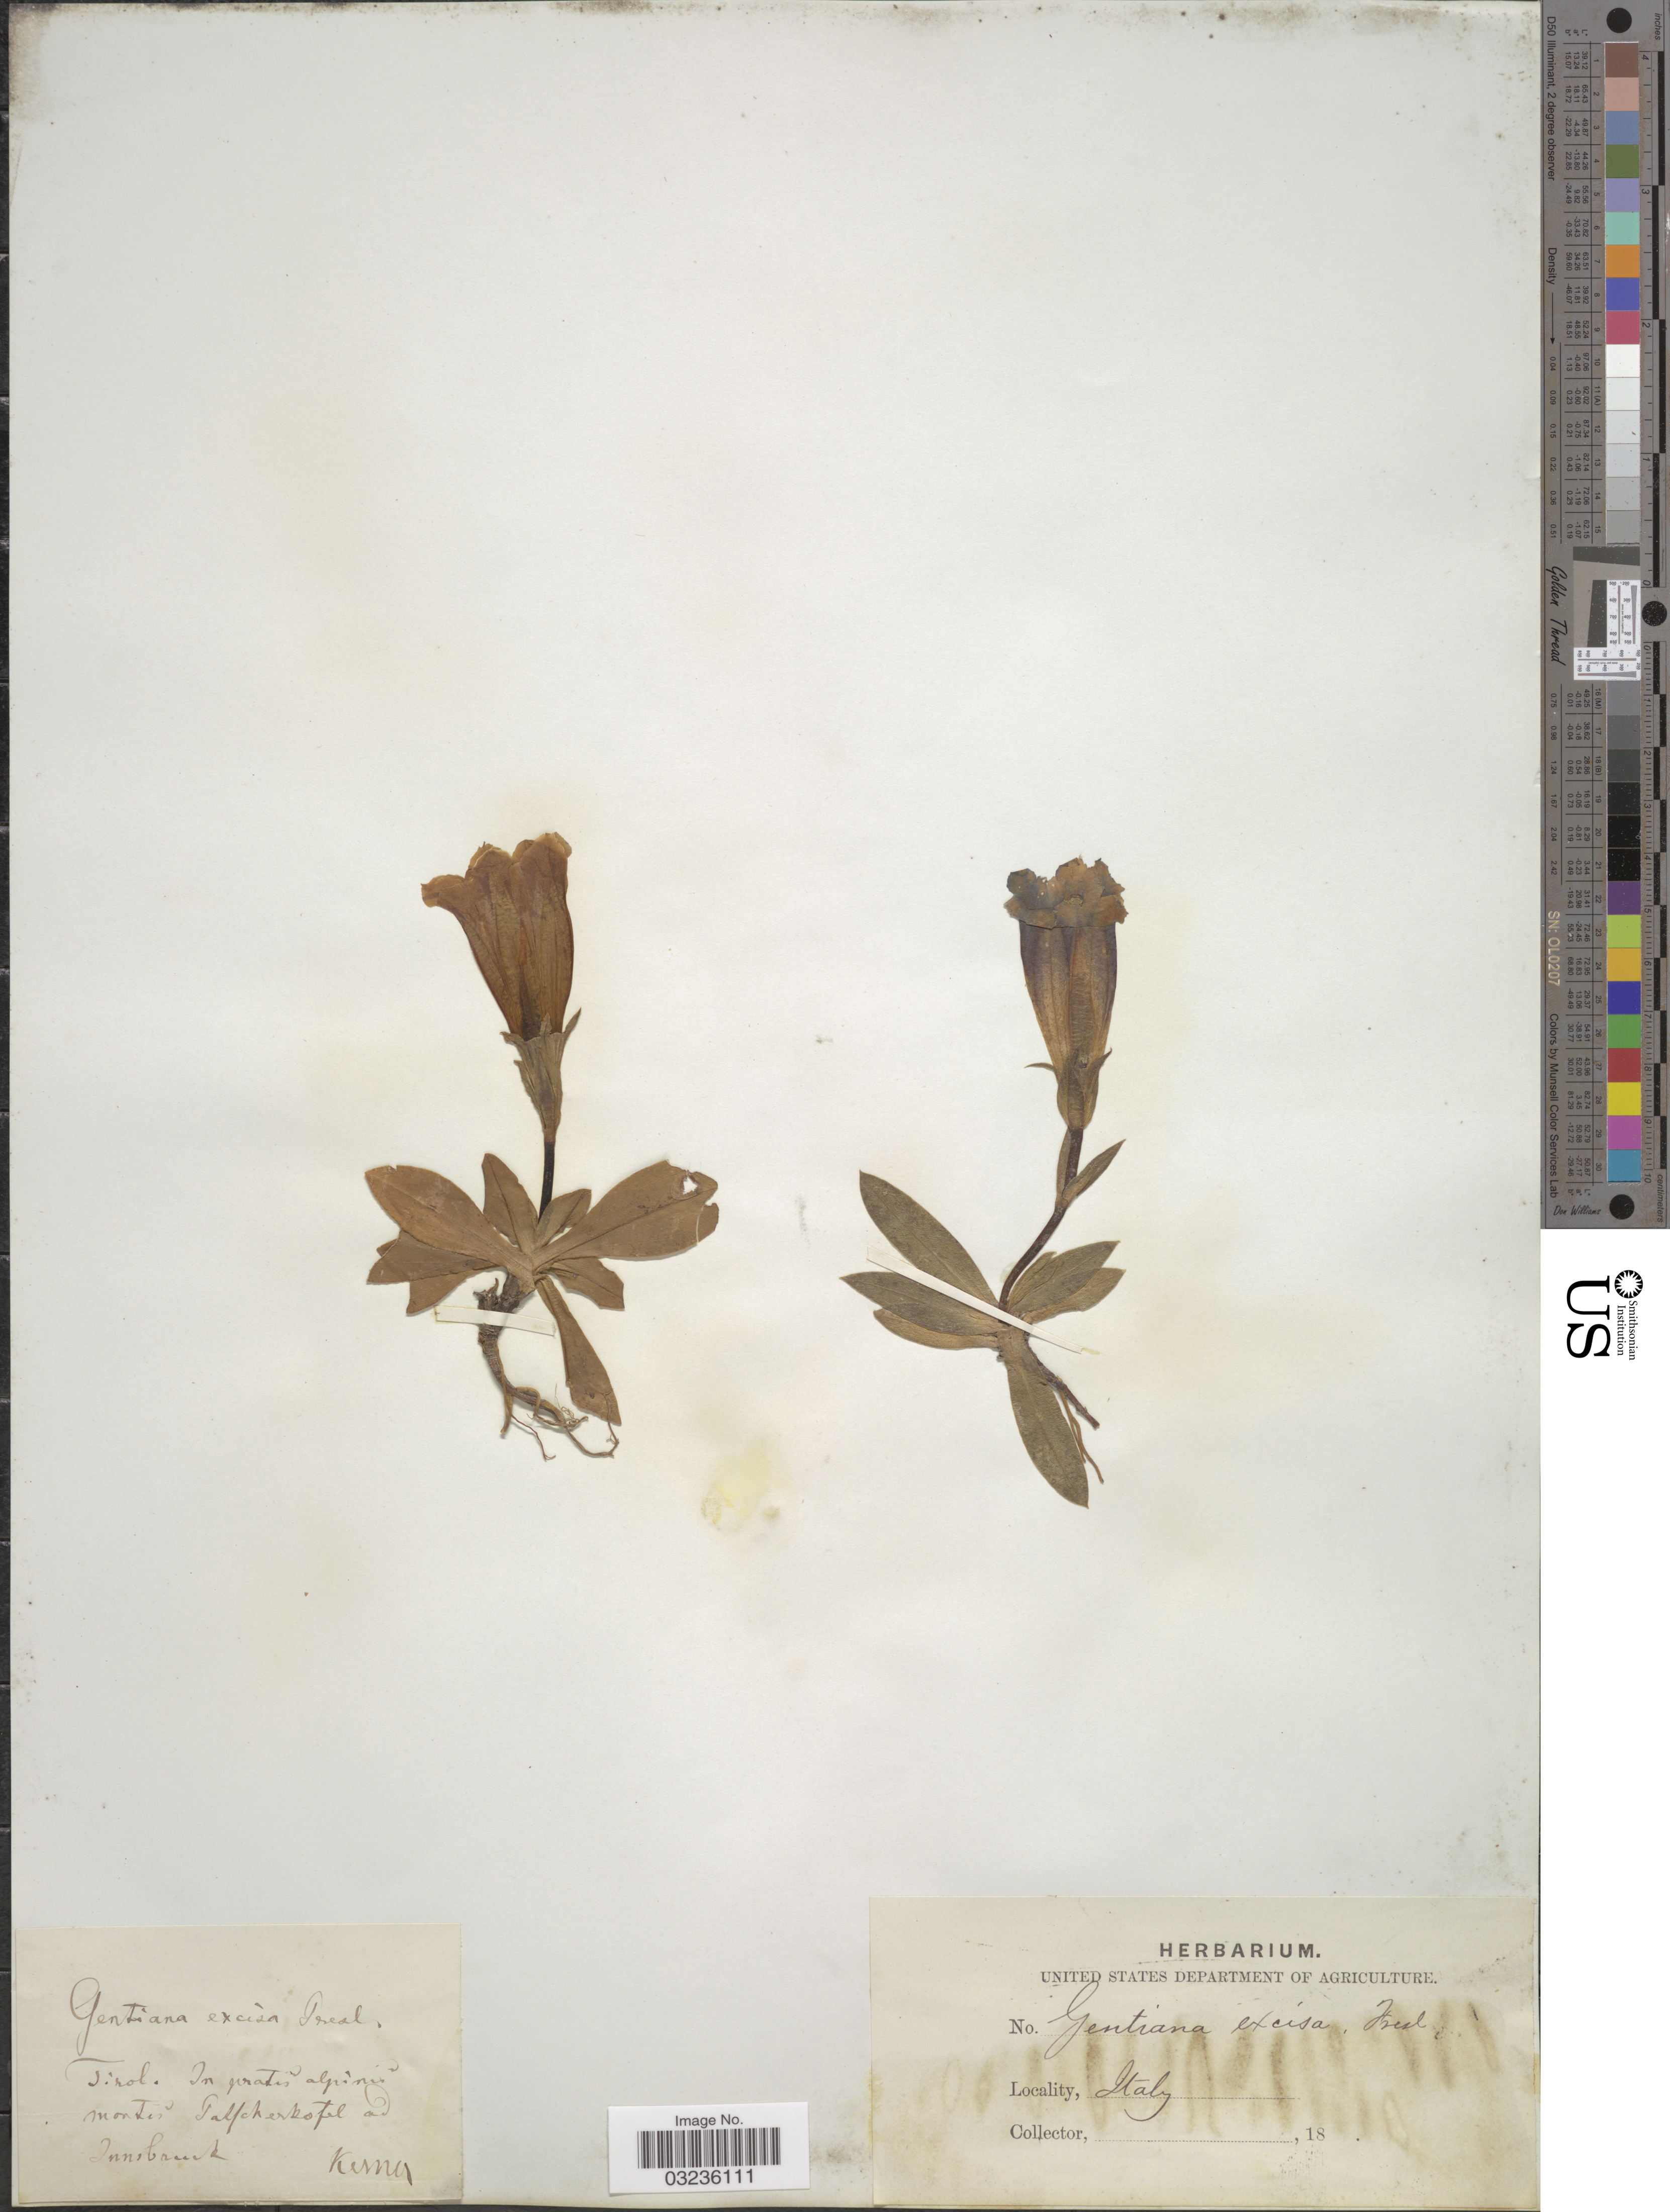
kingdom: Plantae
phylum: Tracheophyta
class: Magnoliopsida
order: Gentianales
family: Gentianaceae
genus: Gentiana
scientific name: Gentiana excisa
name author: C. Presl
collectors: Kerner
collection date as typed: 18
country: Austria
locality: Tirol, In pratis alpinis montis Patscherkofel ad Innsbruck.